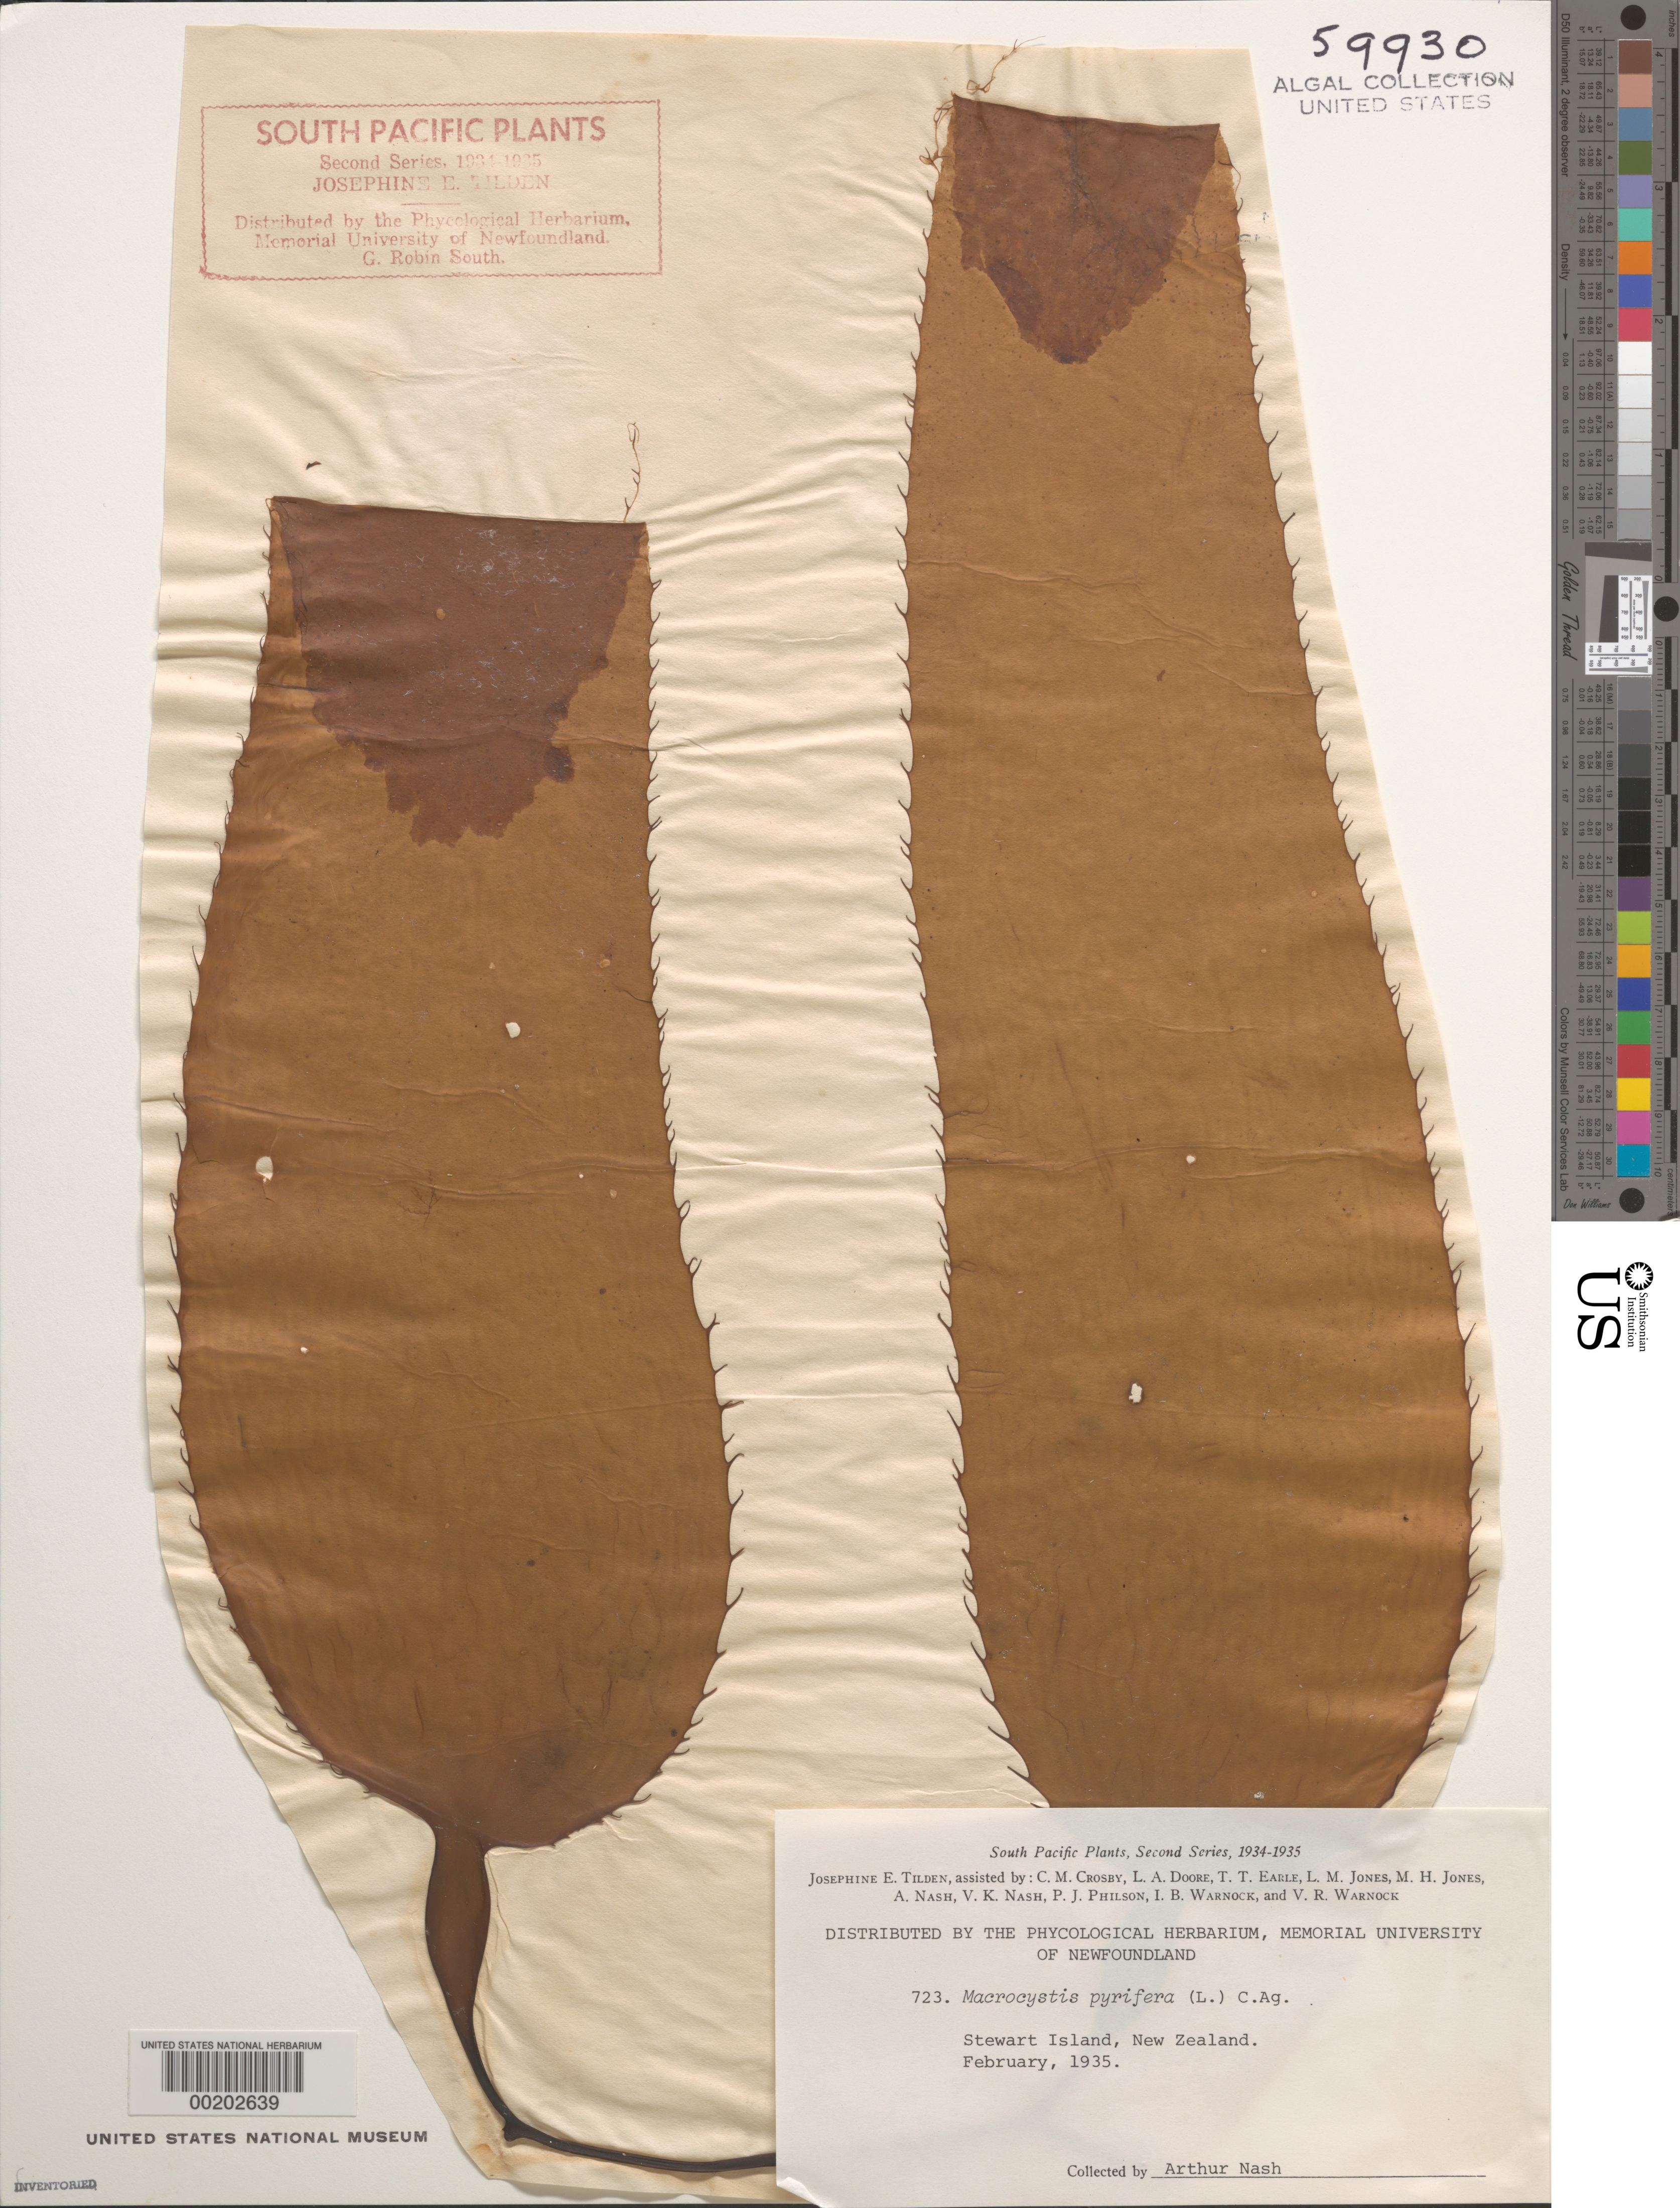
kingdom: Chromista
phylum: Ochrophyta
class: Phaeophyceae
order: Laminariales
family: Laminariaceae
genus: Macrocystis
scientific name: Macrocystis pyrifera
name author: (L.) C. Agardh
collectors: A. Nash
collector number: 723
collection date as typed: Feb 1935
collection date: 1935-02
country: New Zealand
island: Stewart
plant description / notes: Tilden, South Pacific Plants, Second Series, 1934-1935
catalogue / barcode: US 59930